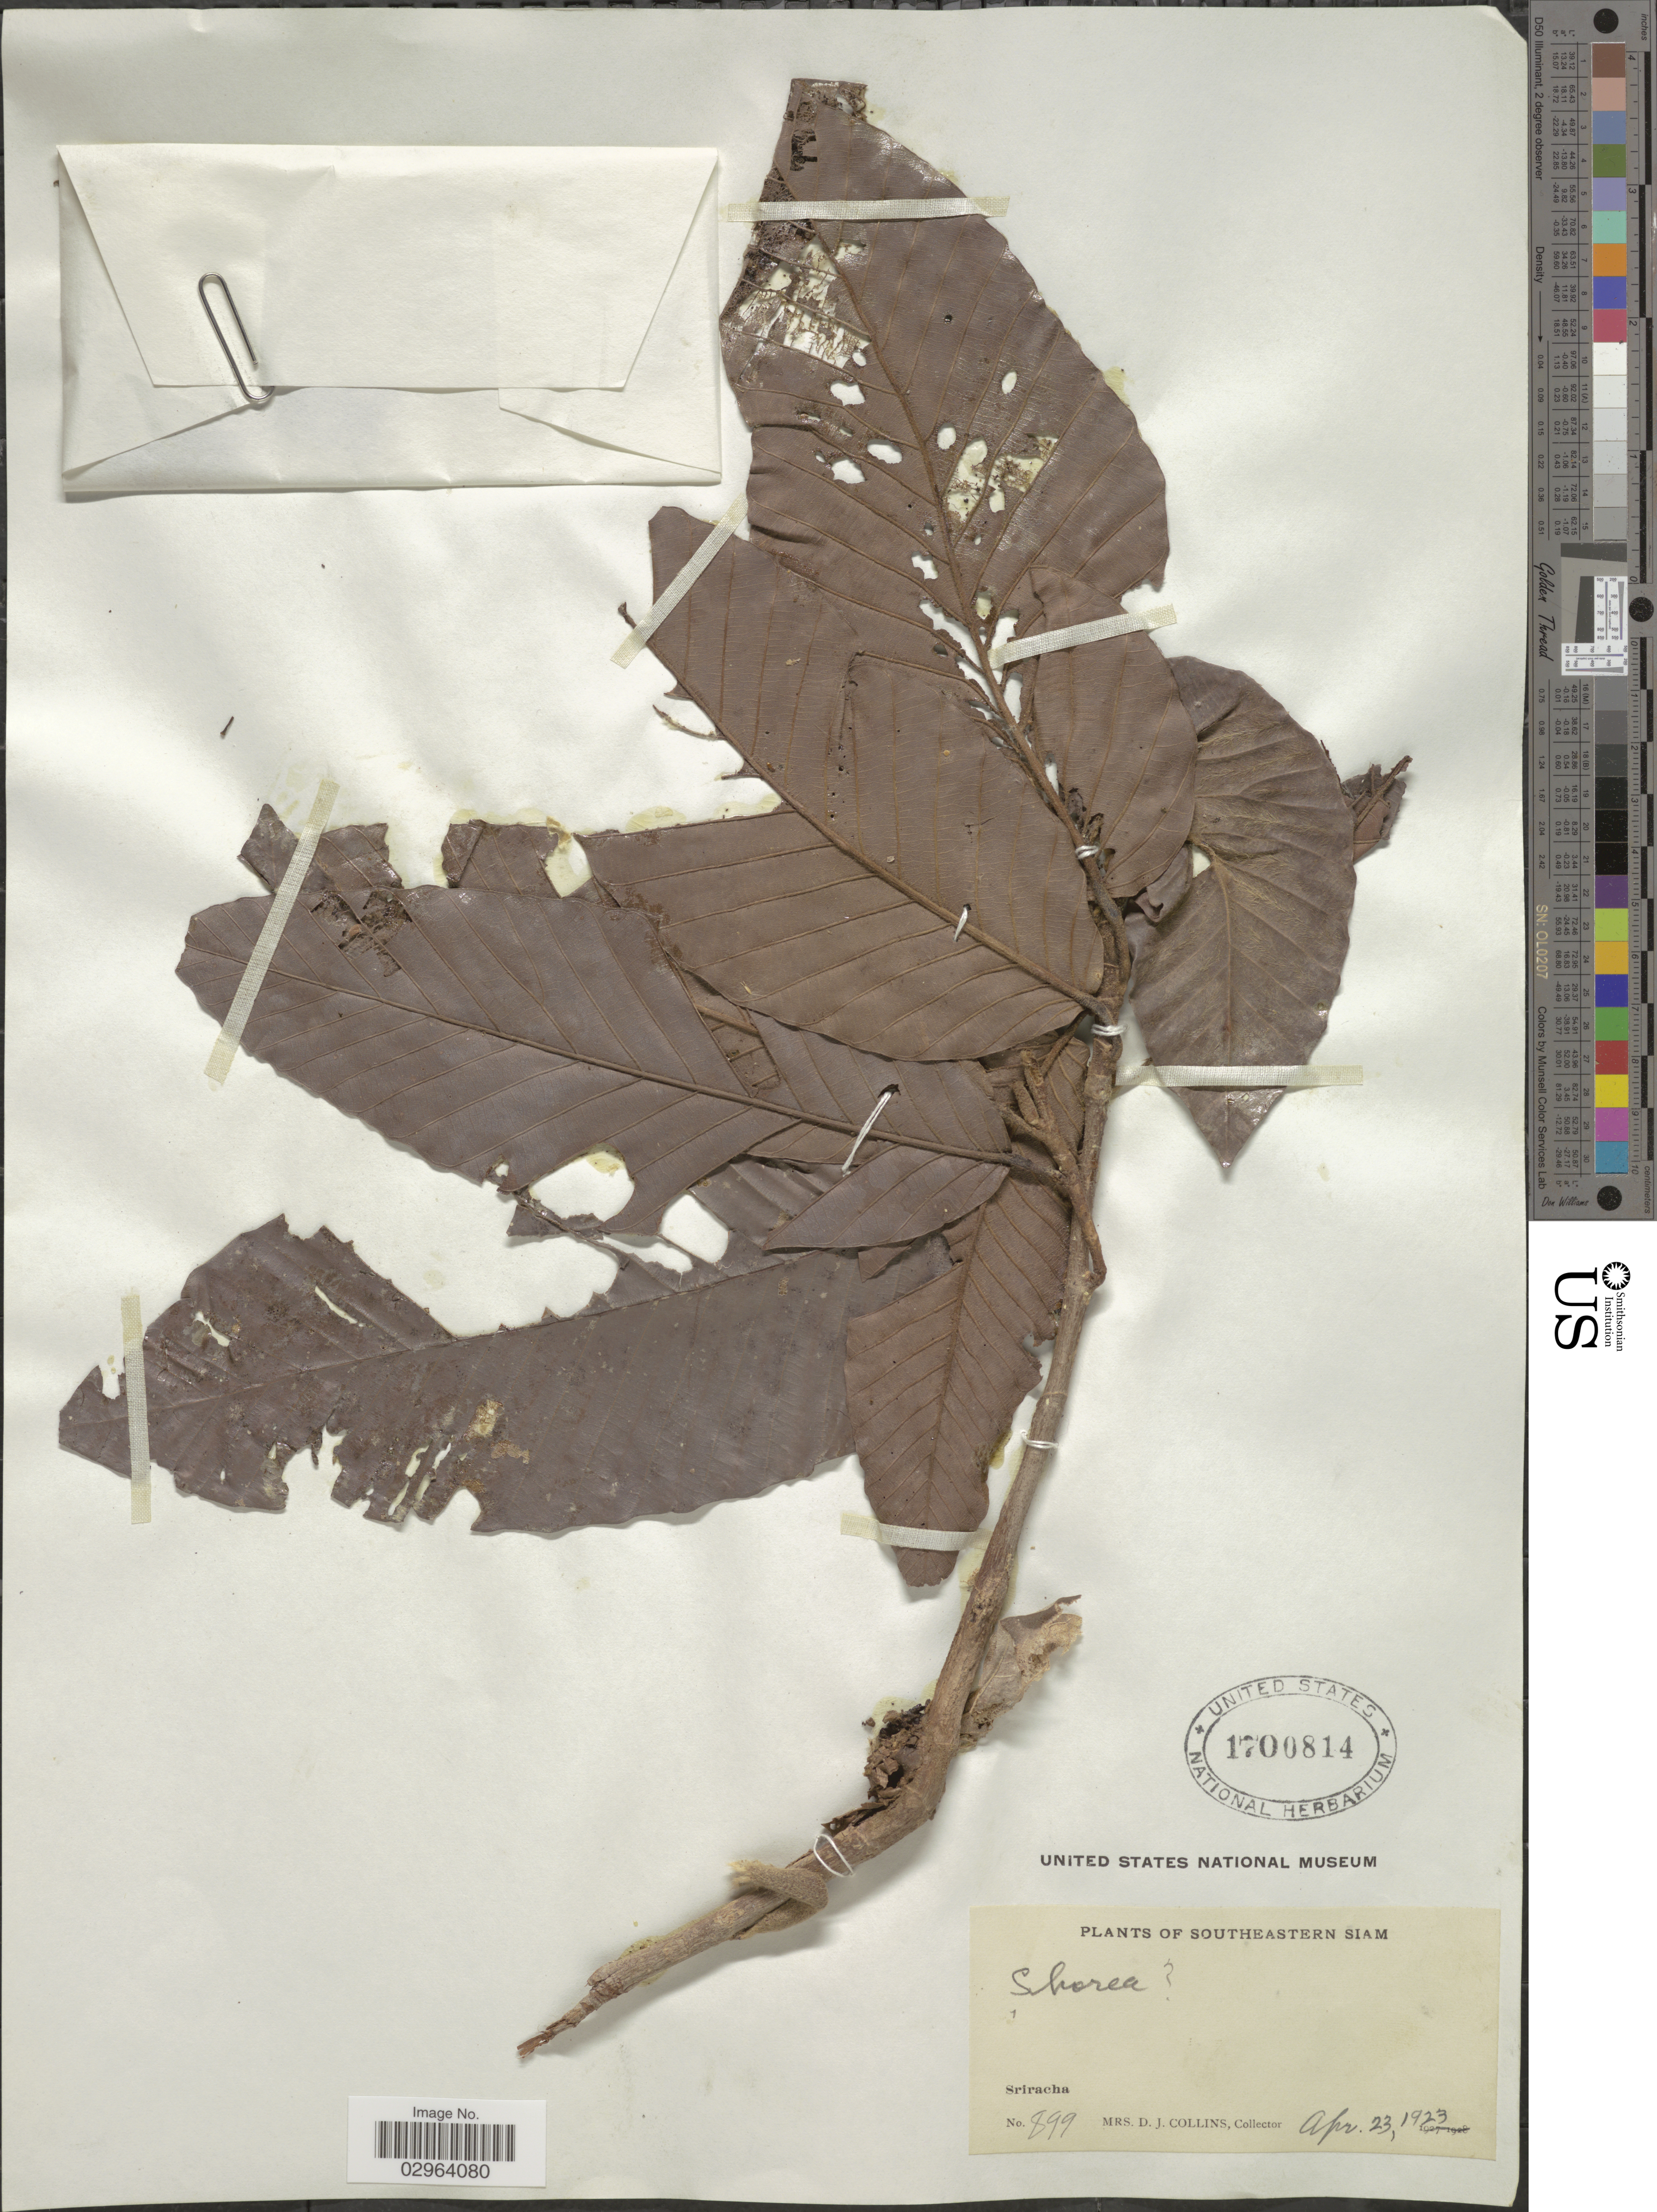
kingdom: Plantae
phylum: Tracheophyta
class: Magnoliopsida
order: Malvales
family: Dipterocarpaceae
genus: Shorea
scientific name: Shorea sp.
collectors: Mrs. D. J. Collins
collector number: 899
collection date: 1923-04-23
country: Thailand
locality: Southeastern Siam. Sriracha.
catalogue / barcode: US 1700814